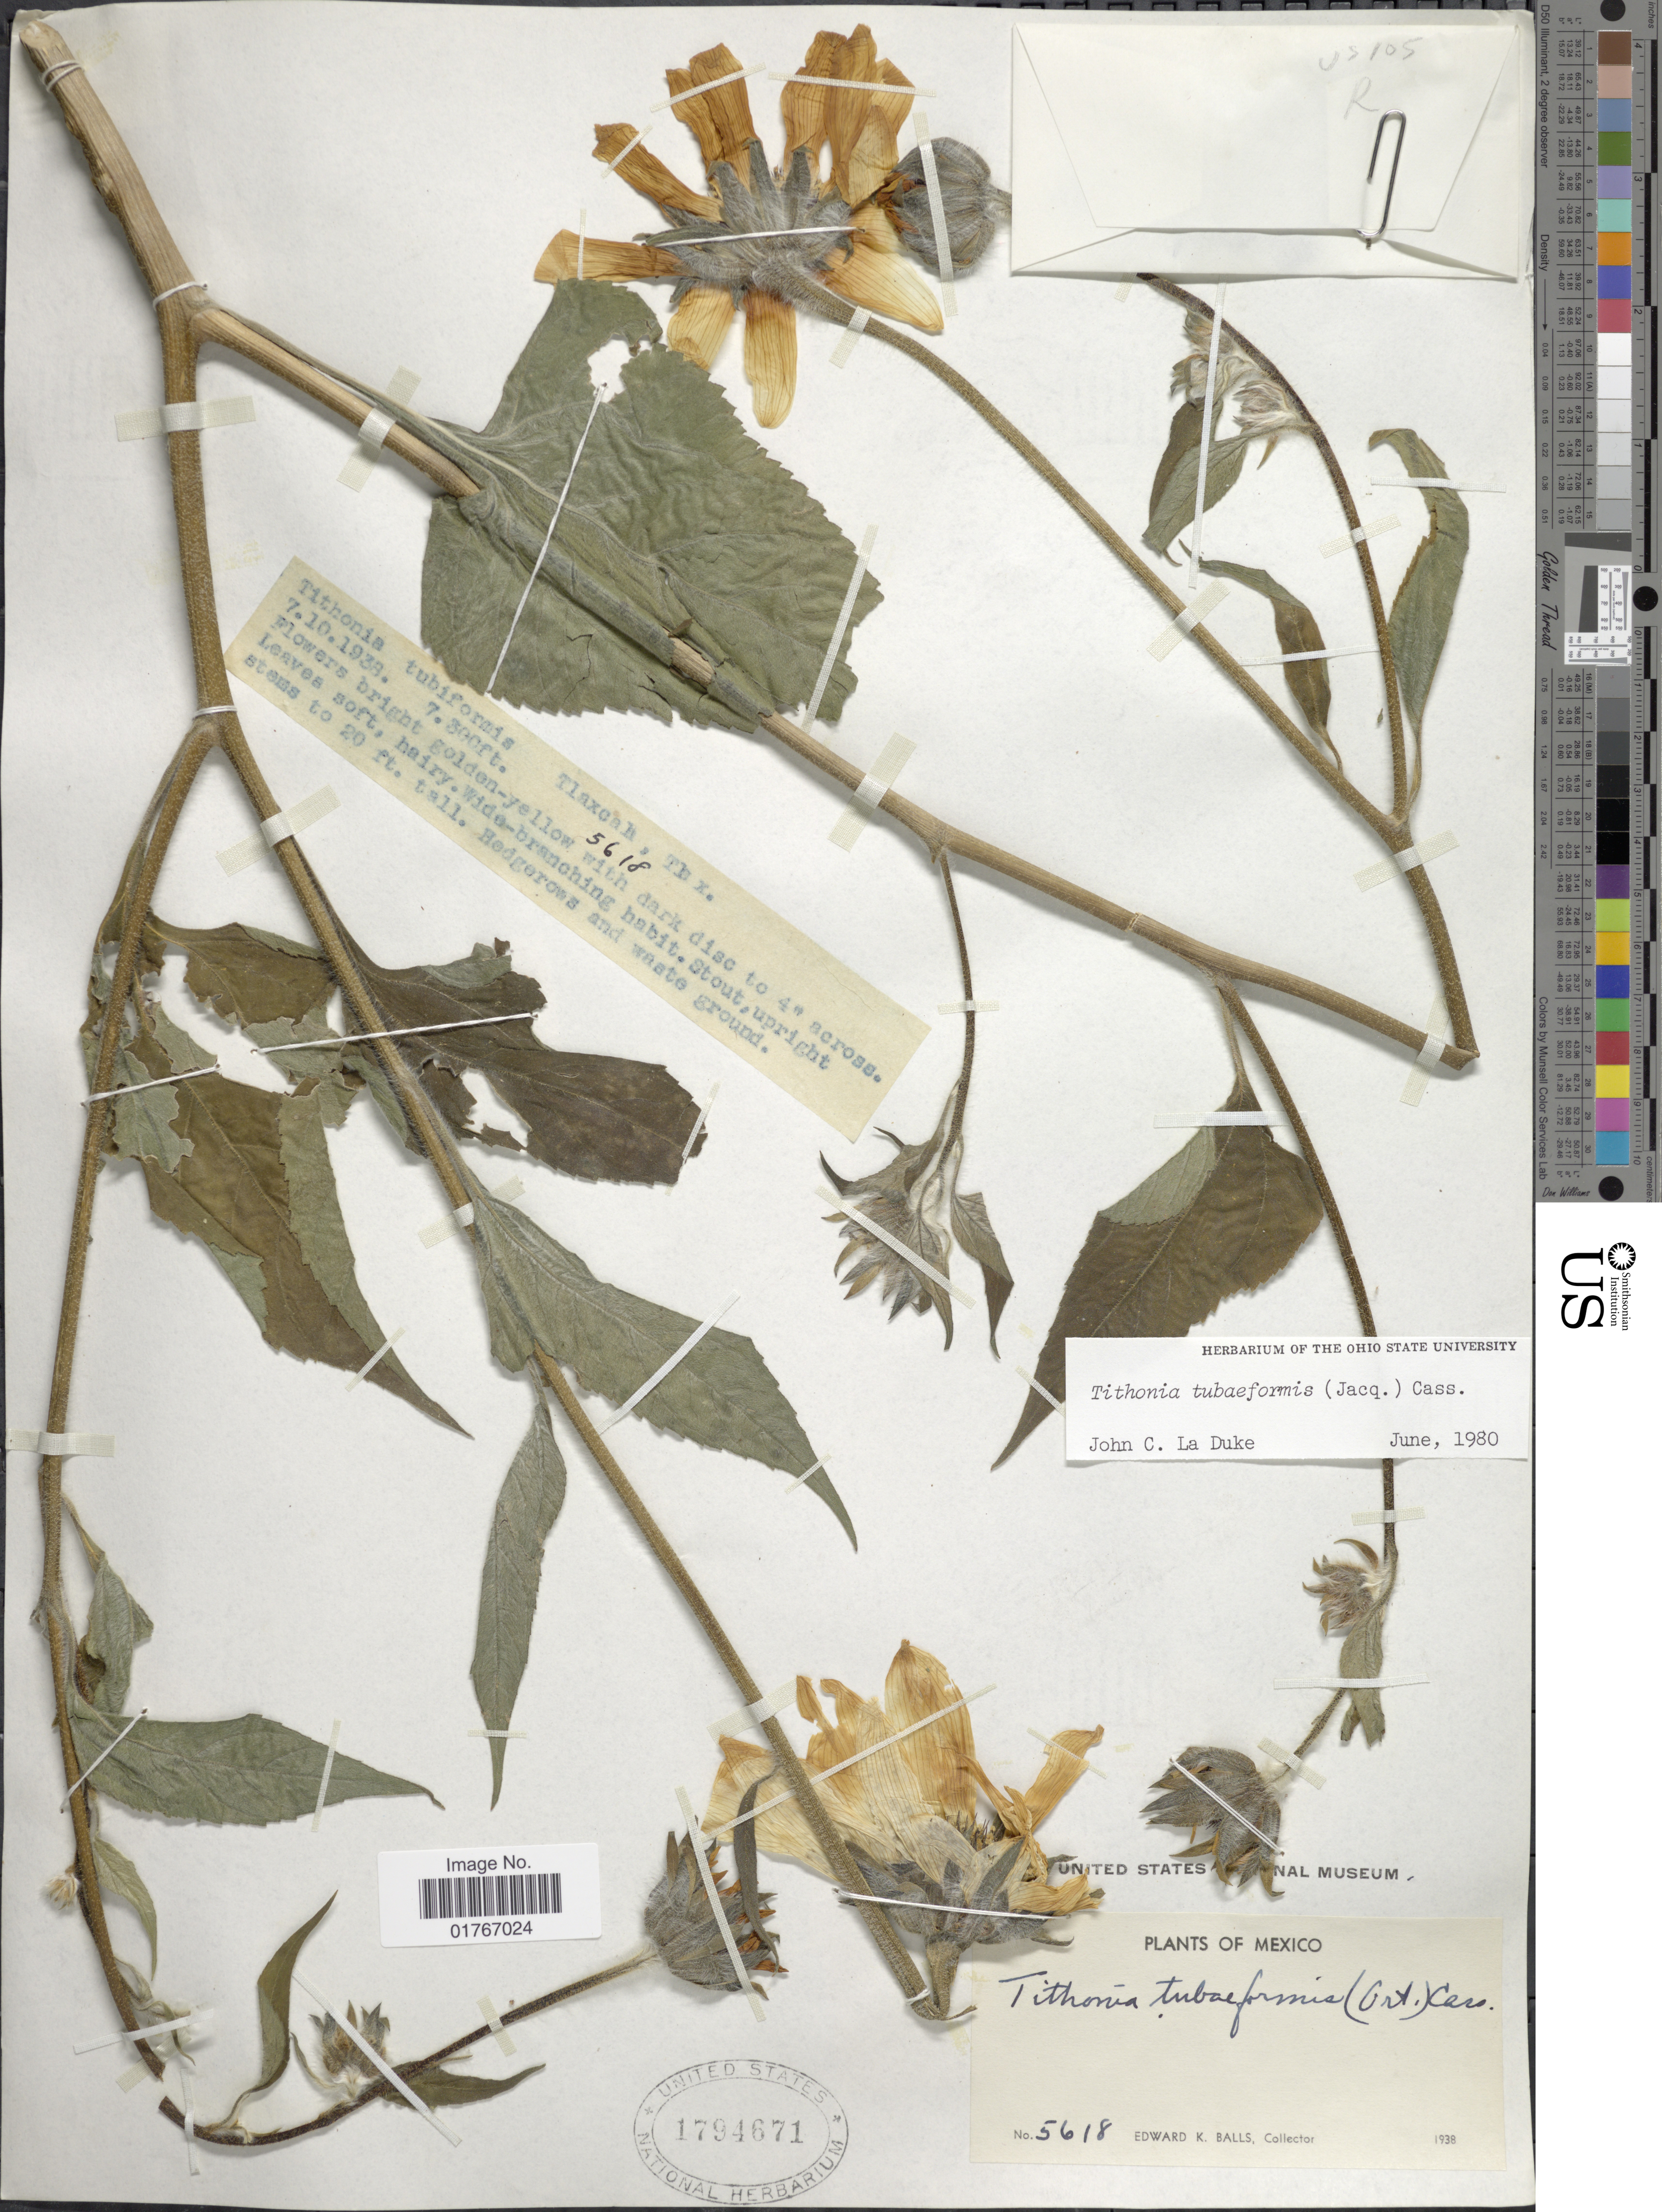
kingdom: Plantae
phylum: Tracheophyta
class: Magnoliopsida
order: Asterales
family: Asteraceae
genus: Tithonia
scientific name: Tithonia tubaeformis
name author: (Jacq.) Cass.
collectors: E. K. Balls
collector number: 5618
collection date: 1938-10-07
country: Mexico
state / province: Tlaxcala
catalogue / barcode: US 1794671